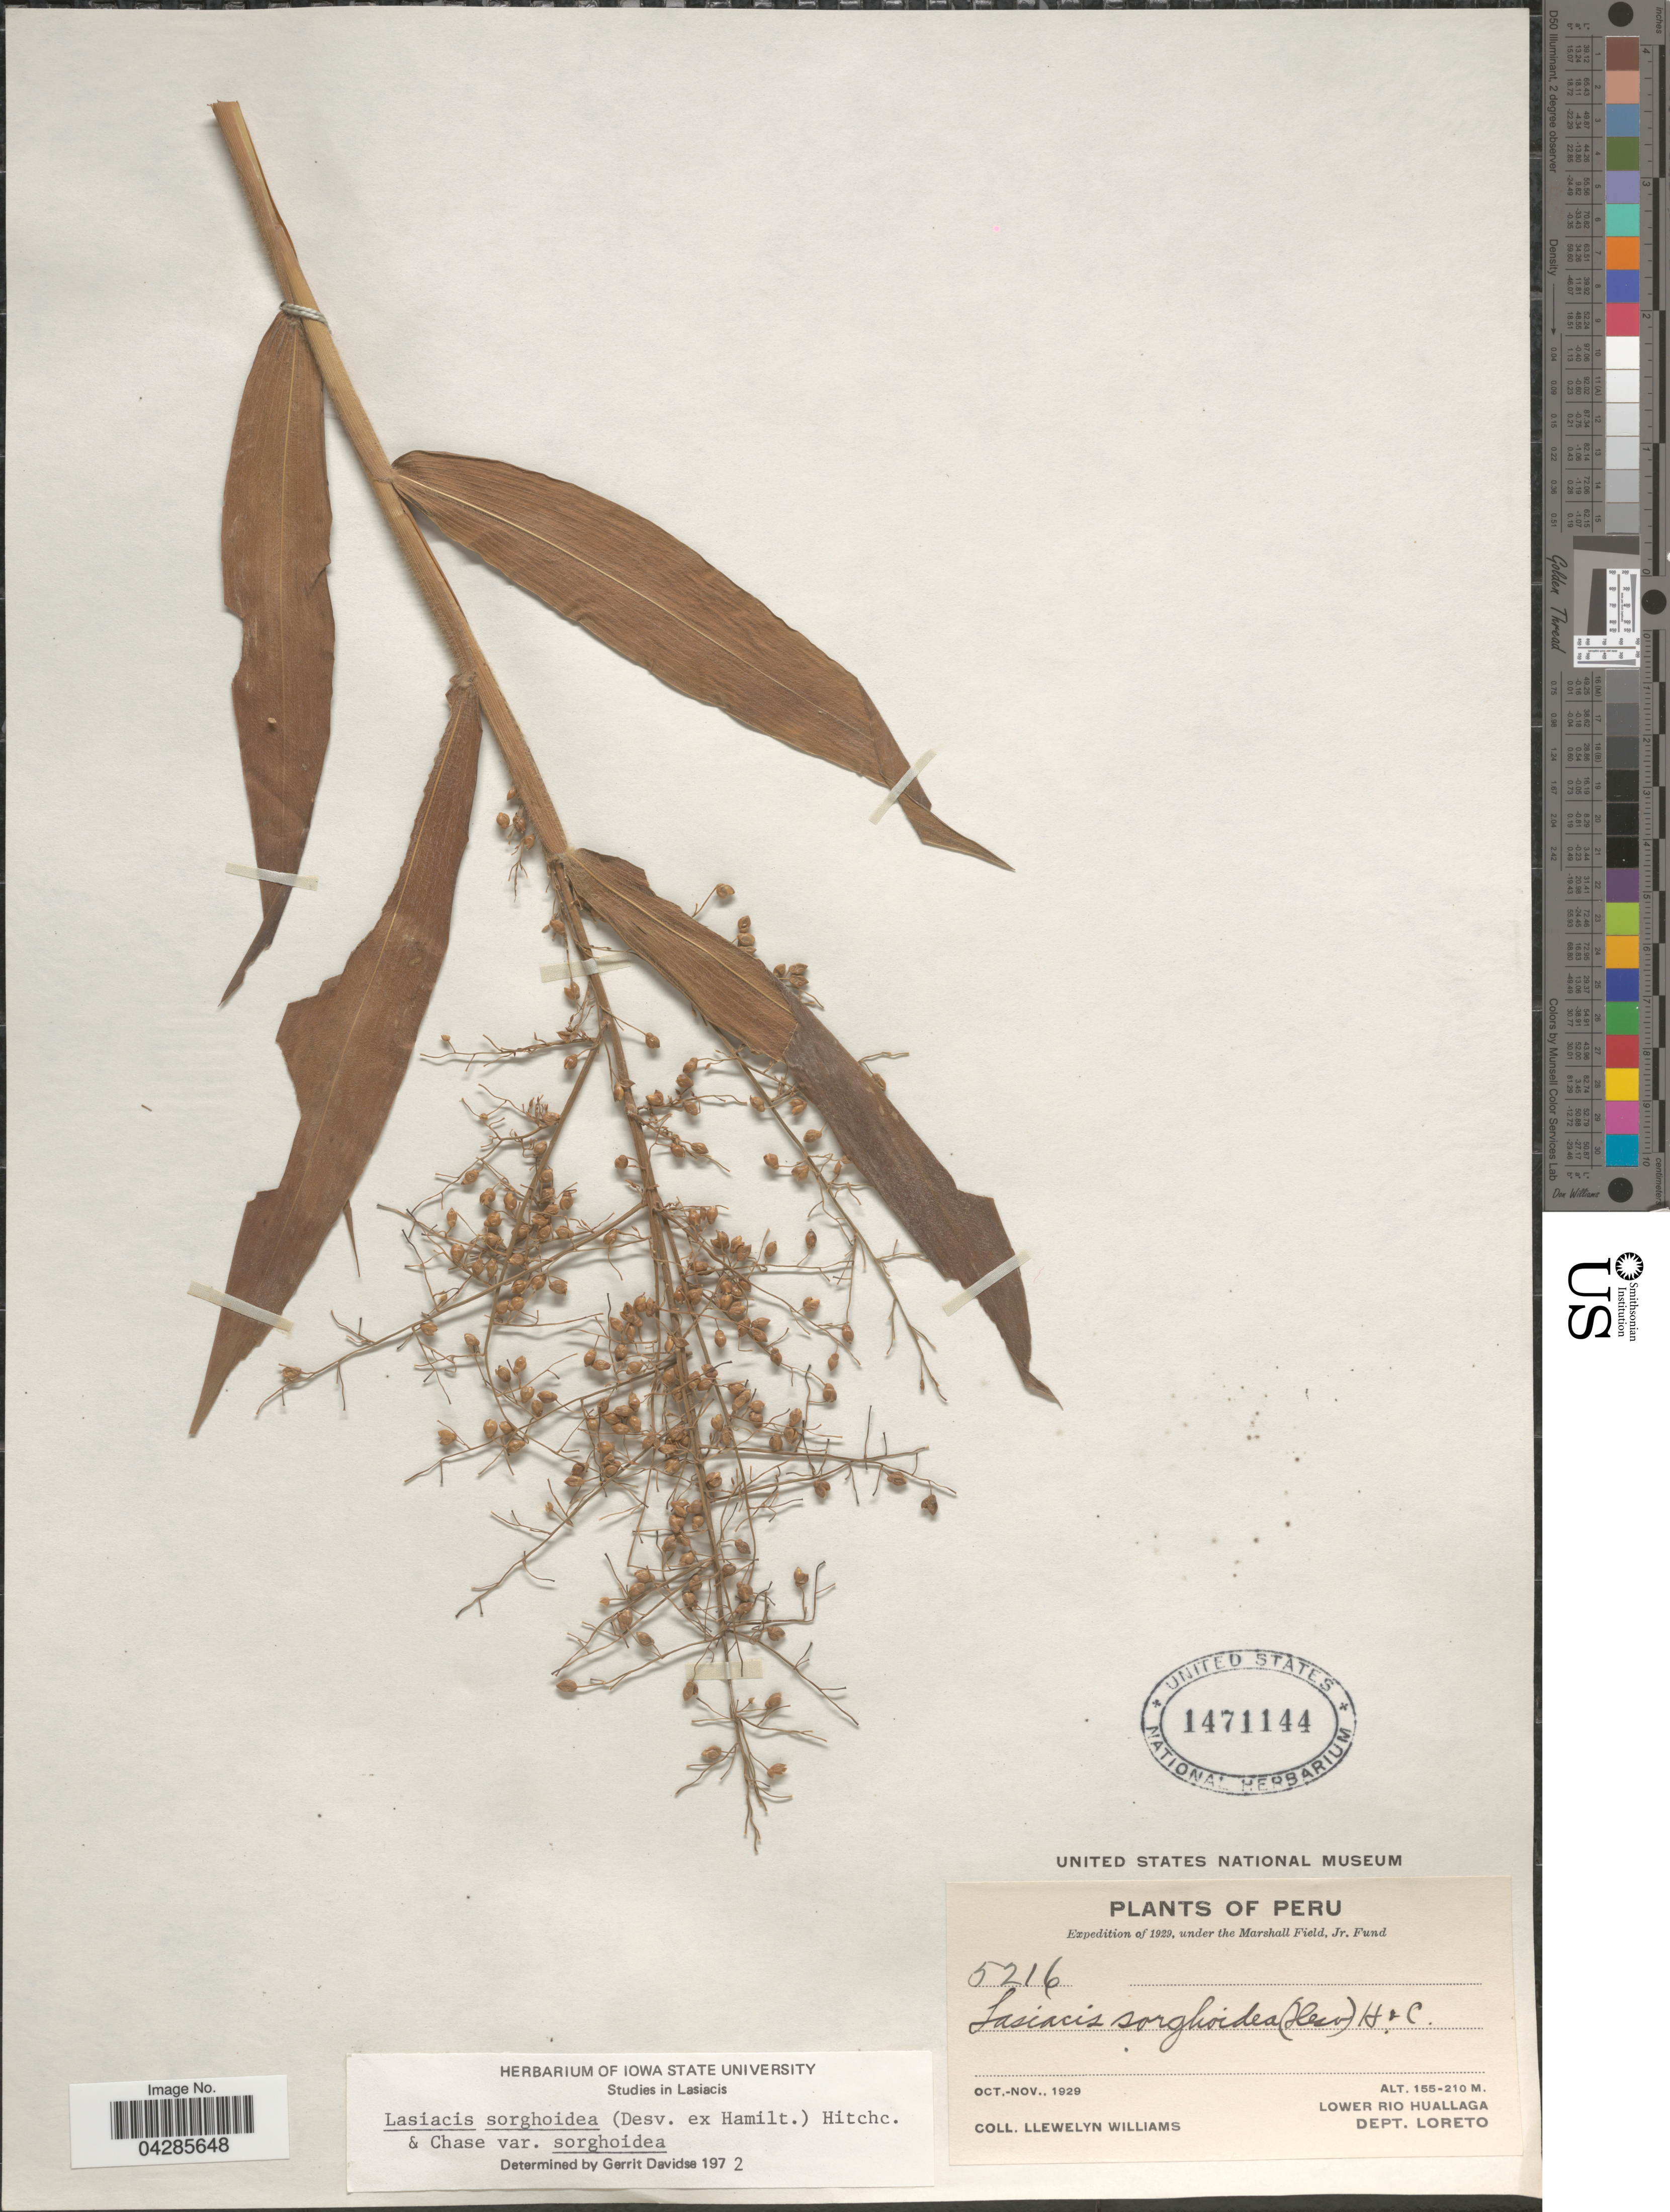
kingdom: Plantae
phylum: Tracheophyta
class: Liliopsida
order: Poales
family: Poaceae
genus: Lasiacis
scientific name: Lasiacis sorghoidea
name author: (Desv. ex Ham.) Hitchc. & Chase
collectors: Ll. Williams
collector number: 5216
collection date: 1929-10/1929-11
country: Peru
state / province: Loreto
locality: Expedition of 1929. Lower Rio Huallaga. Dept. Loreto.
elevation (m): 155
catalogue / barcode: US 1471144